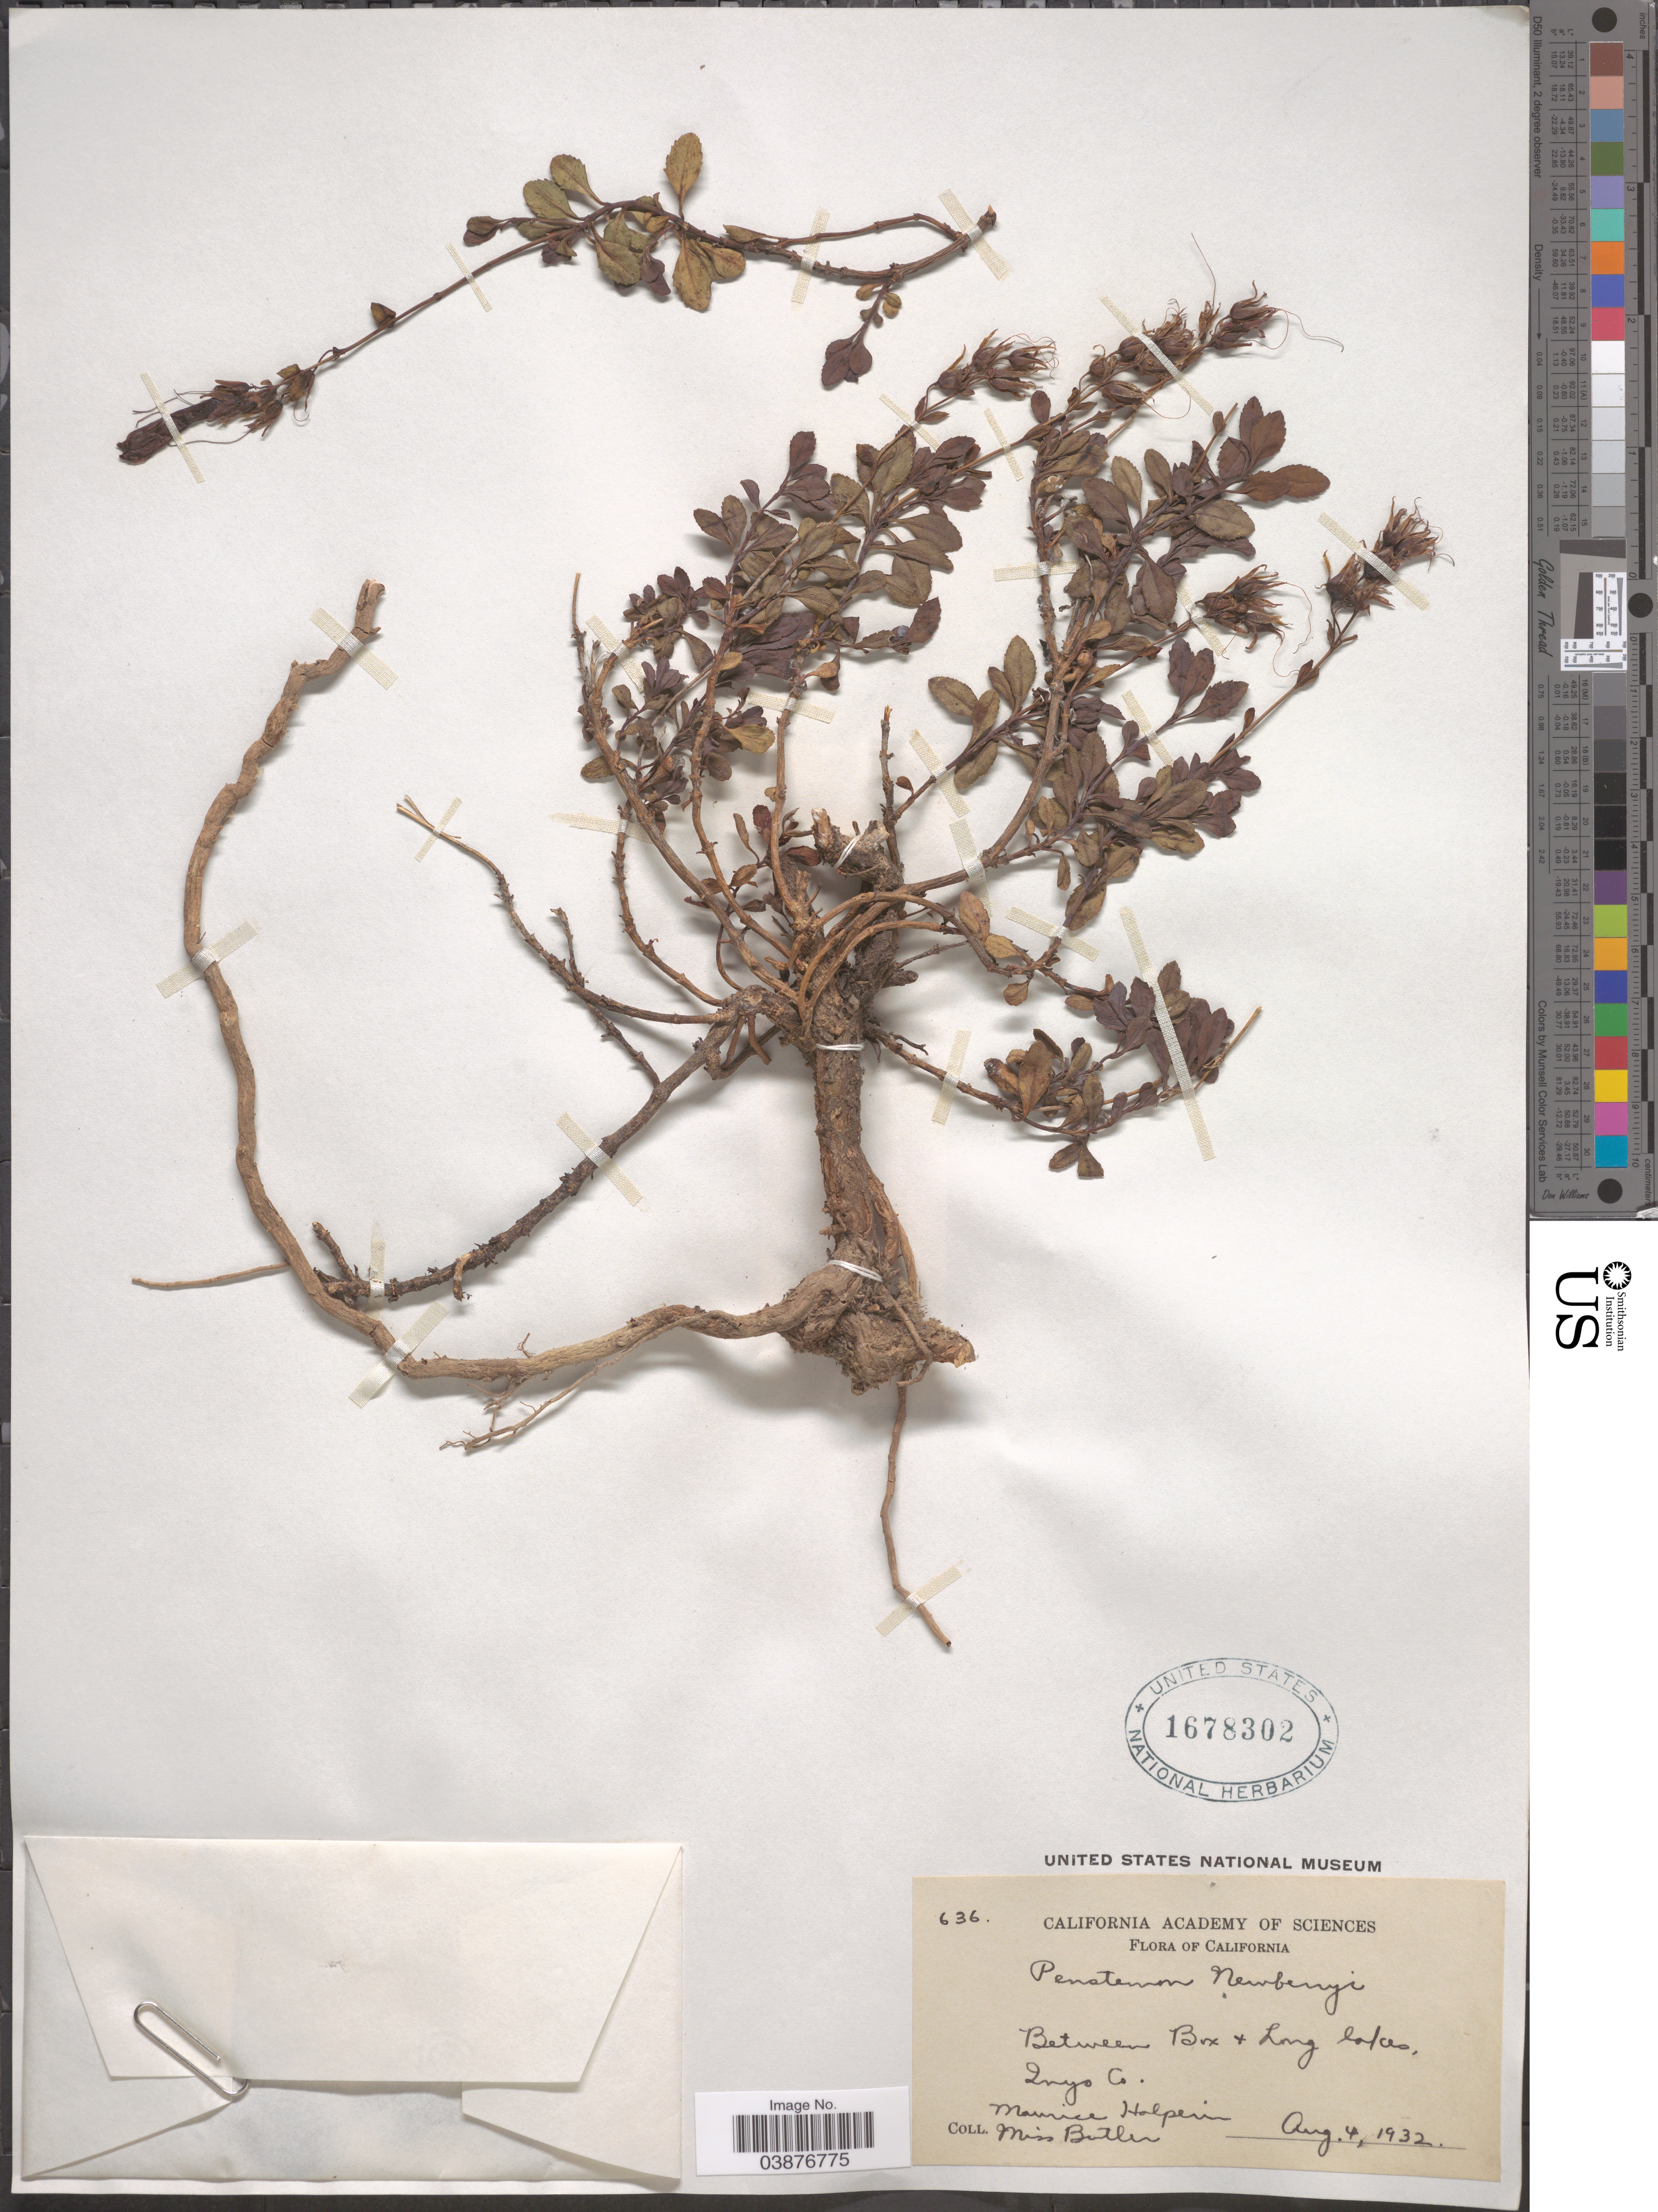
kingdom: Plantae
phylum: Tracheophyta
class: Magnoliopsida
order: Lamiales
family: Plantaginaceae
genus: Penstemon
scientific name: Penstemon newberryi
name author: A. Gray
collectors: M. Halperin & Butler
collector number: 636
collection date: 1932-08-04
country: United States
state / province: California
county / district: Inyo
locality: Between Box & Long lakes, Inyo Co.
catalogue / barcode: US 1678302